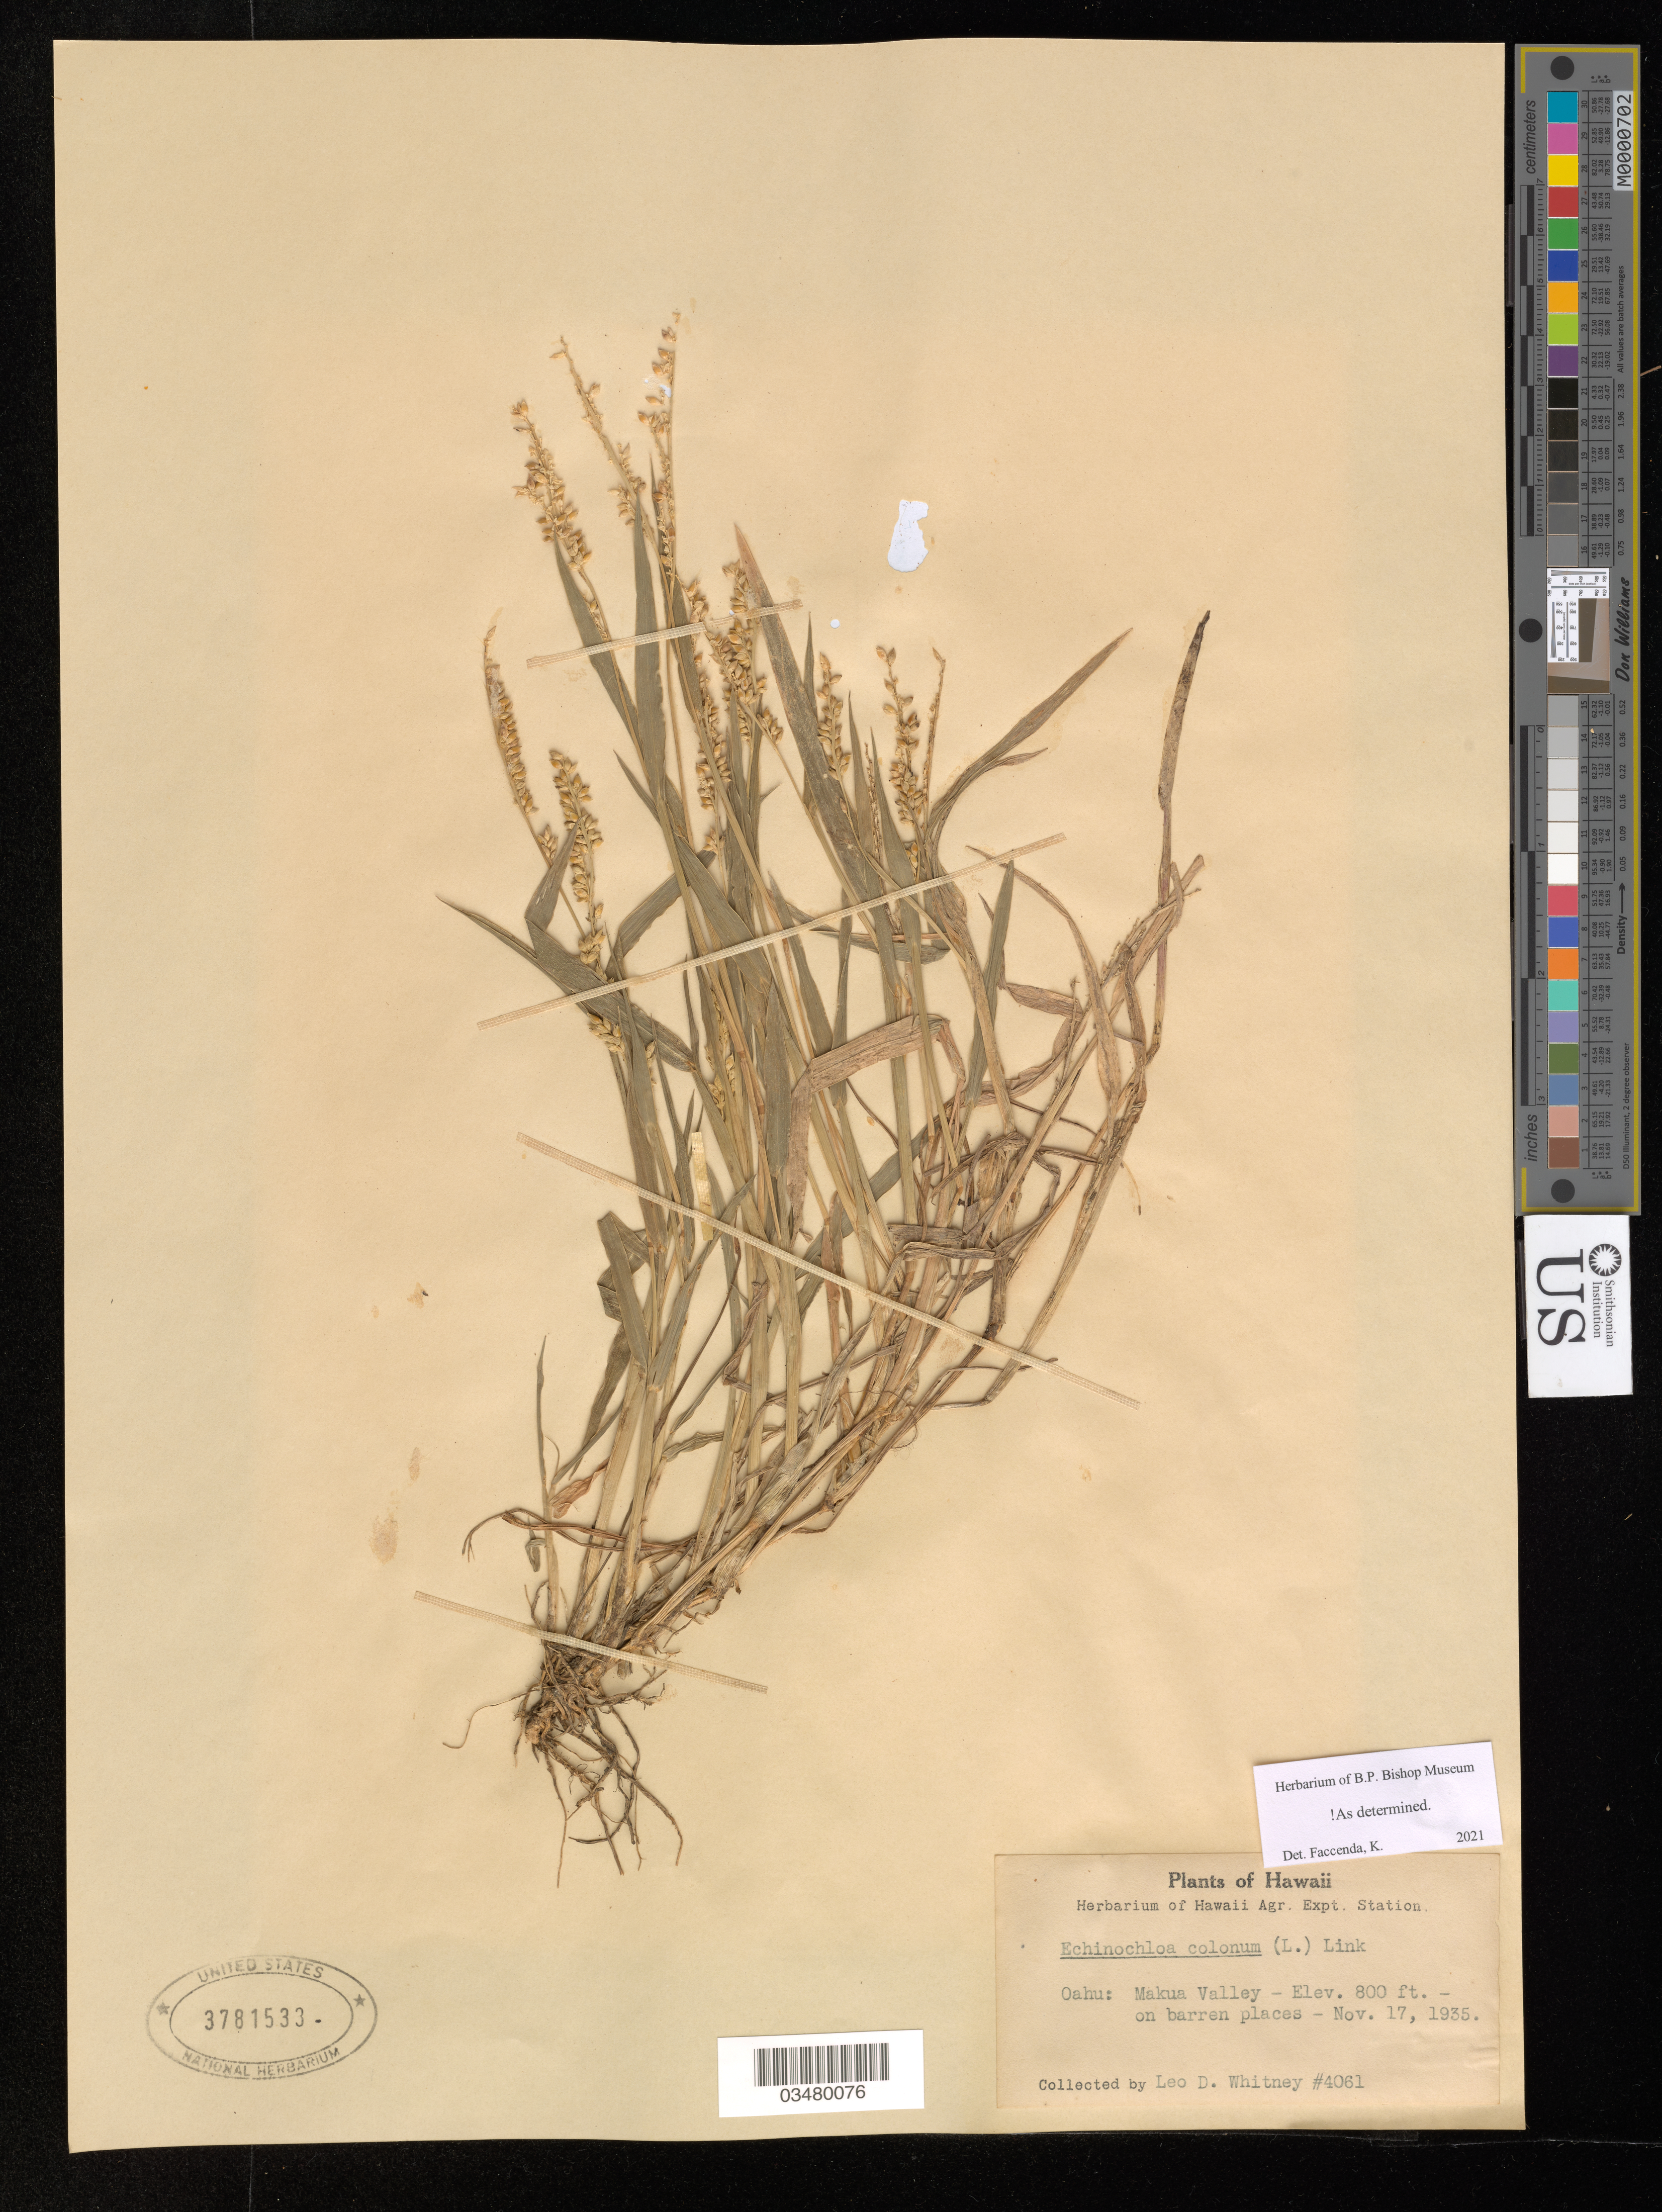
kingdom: Plantae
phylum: Tracheophyta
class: Liliopsida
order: Poales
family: Poaceae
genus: Echinochloa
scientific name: Echinochloa colonum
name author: (L.) Link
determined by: Faccenda, K.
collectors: L. Whitney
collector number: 4061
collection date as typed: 17 Nov 1935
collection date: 1935-11-17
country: United States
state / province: Hawaii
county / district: Honolulu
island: Oahu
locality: Makua Valley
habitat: Barren places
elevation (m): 244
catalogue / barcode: US 3781533